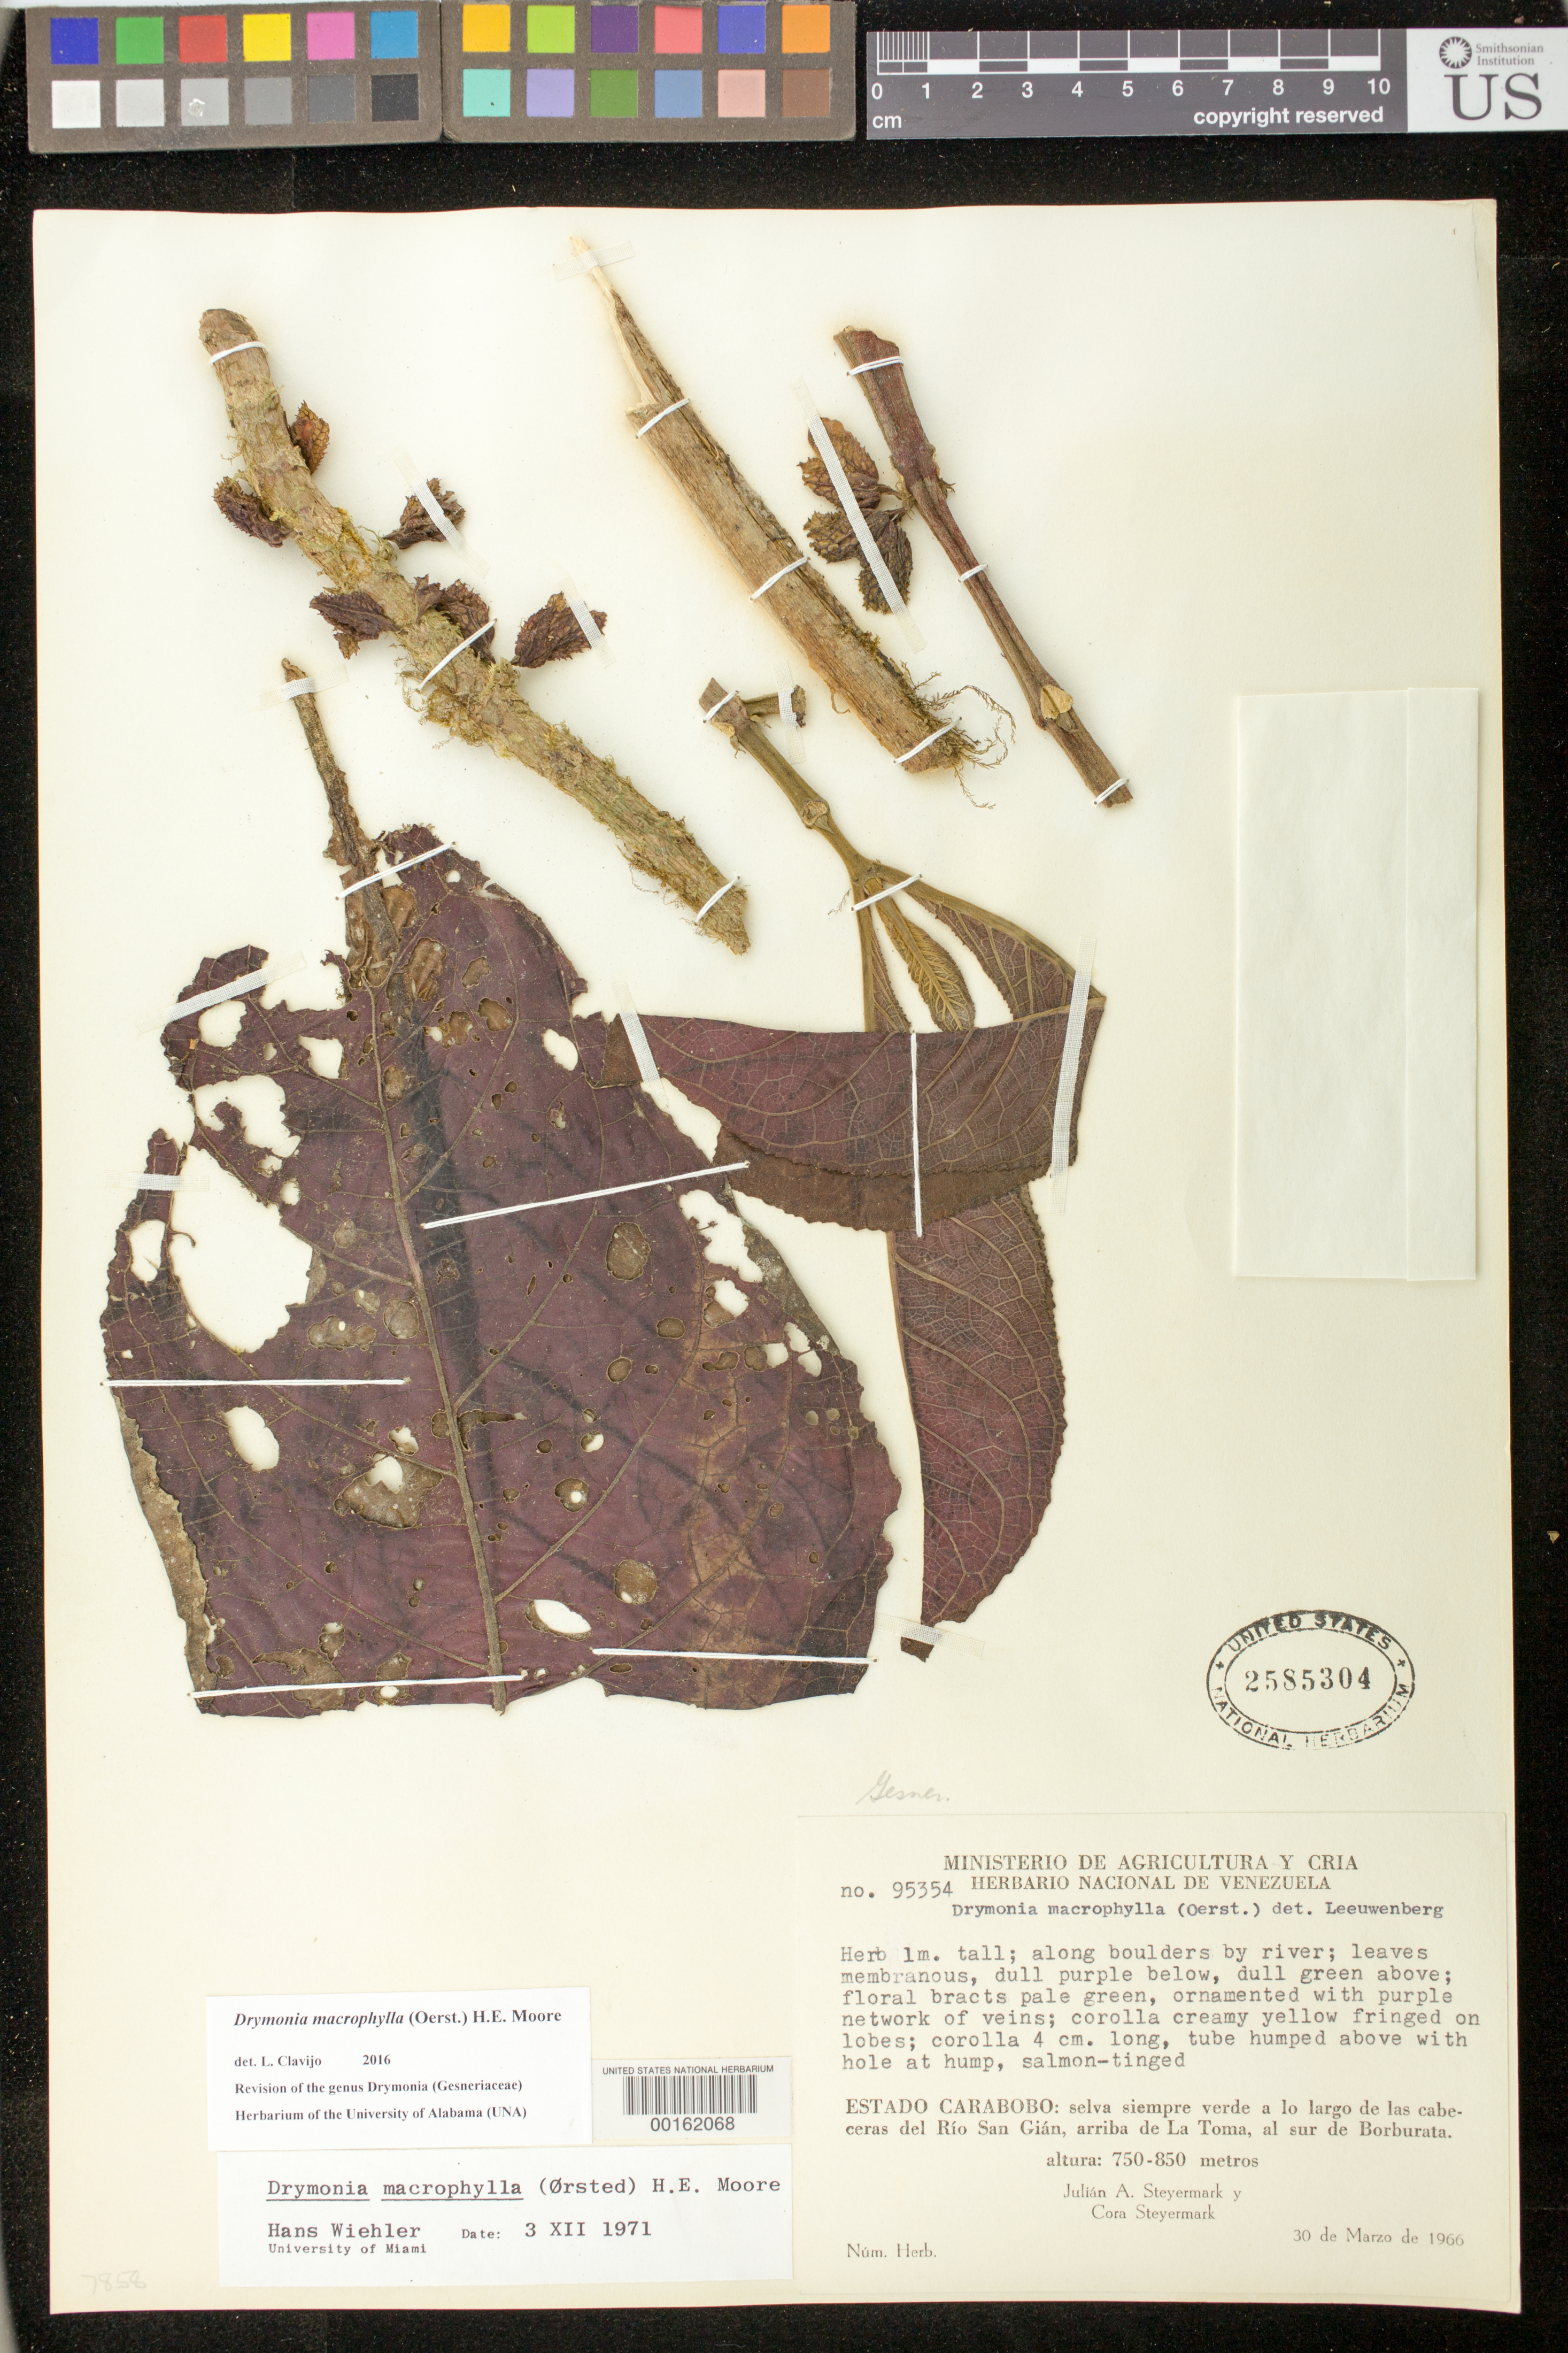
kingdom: Plantae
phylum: Tracheophyta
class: Magnoliopsida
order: Lamiales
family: Gesneriaceae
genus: Drymonia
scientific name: Drymonia macrophylla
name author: (Oerst.) H.E. Moore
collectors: J. Steyermark & C. Steyermark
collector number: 95354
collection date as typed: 30 Mar 1966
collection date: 1966-03-30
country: Venezuela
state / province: Carabobo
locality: Chief city of Rio San Gian, above La Toma, S of Borburata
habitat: Ever green forest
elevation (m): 750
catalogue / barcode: US 2585304